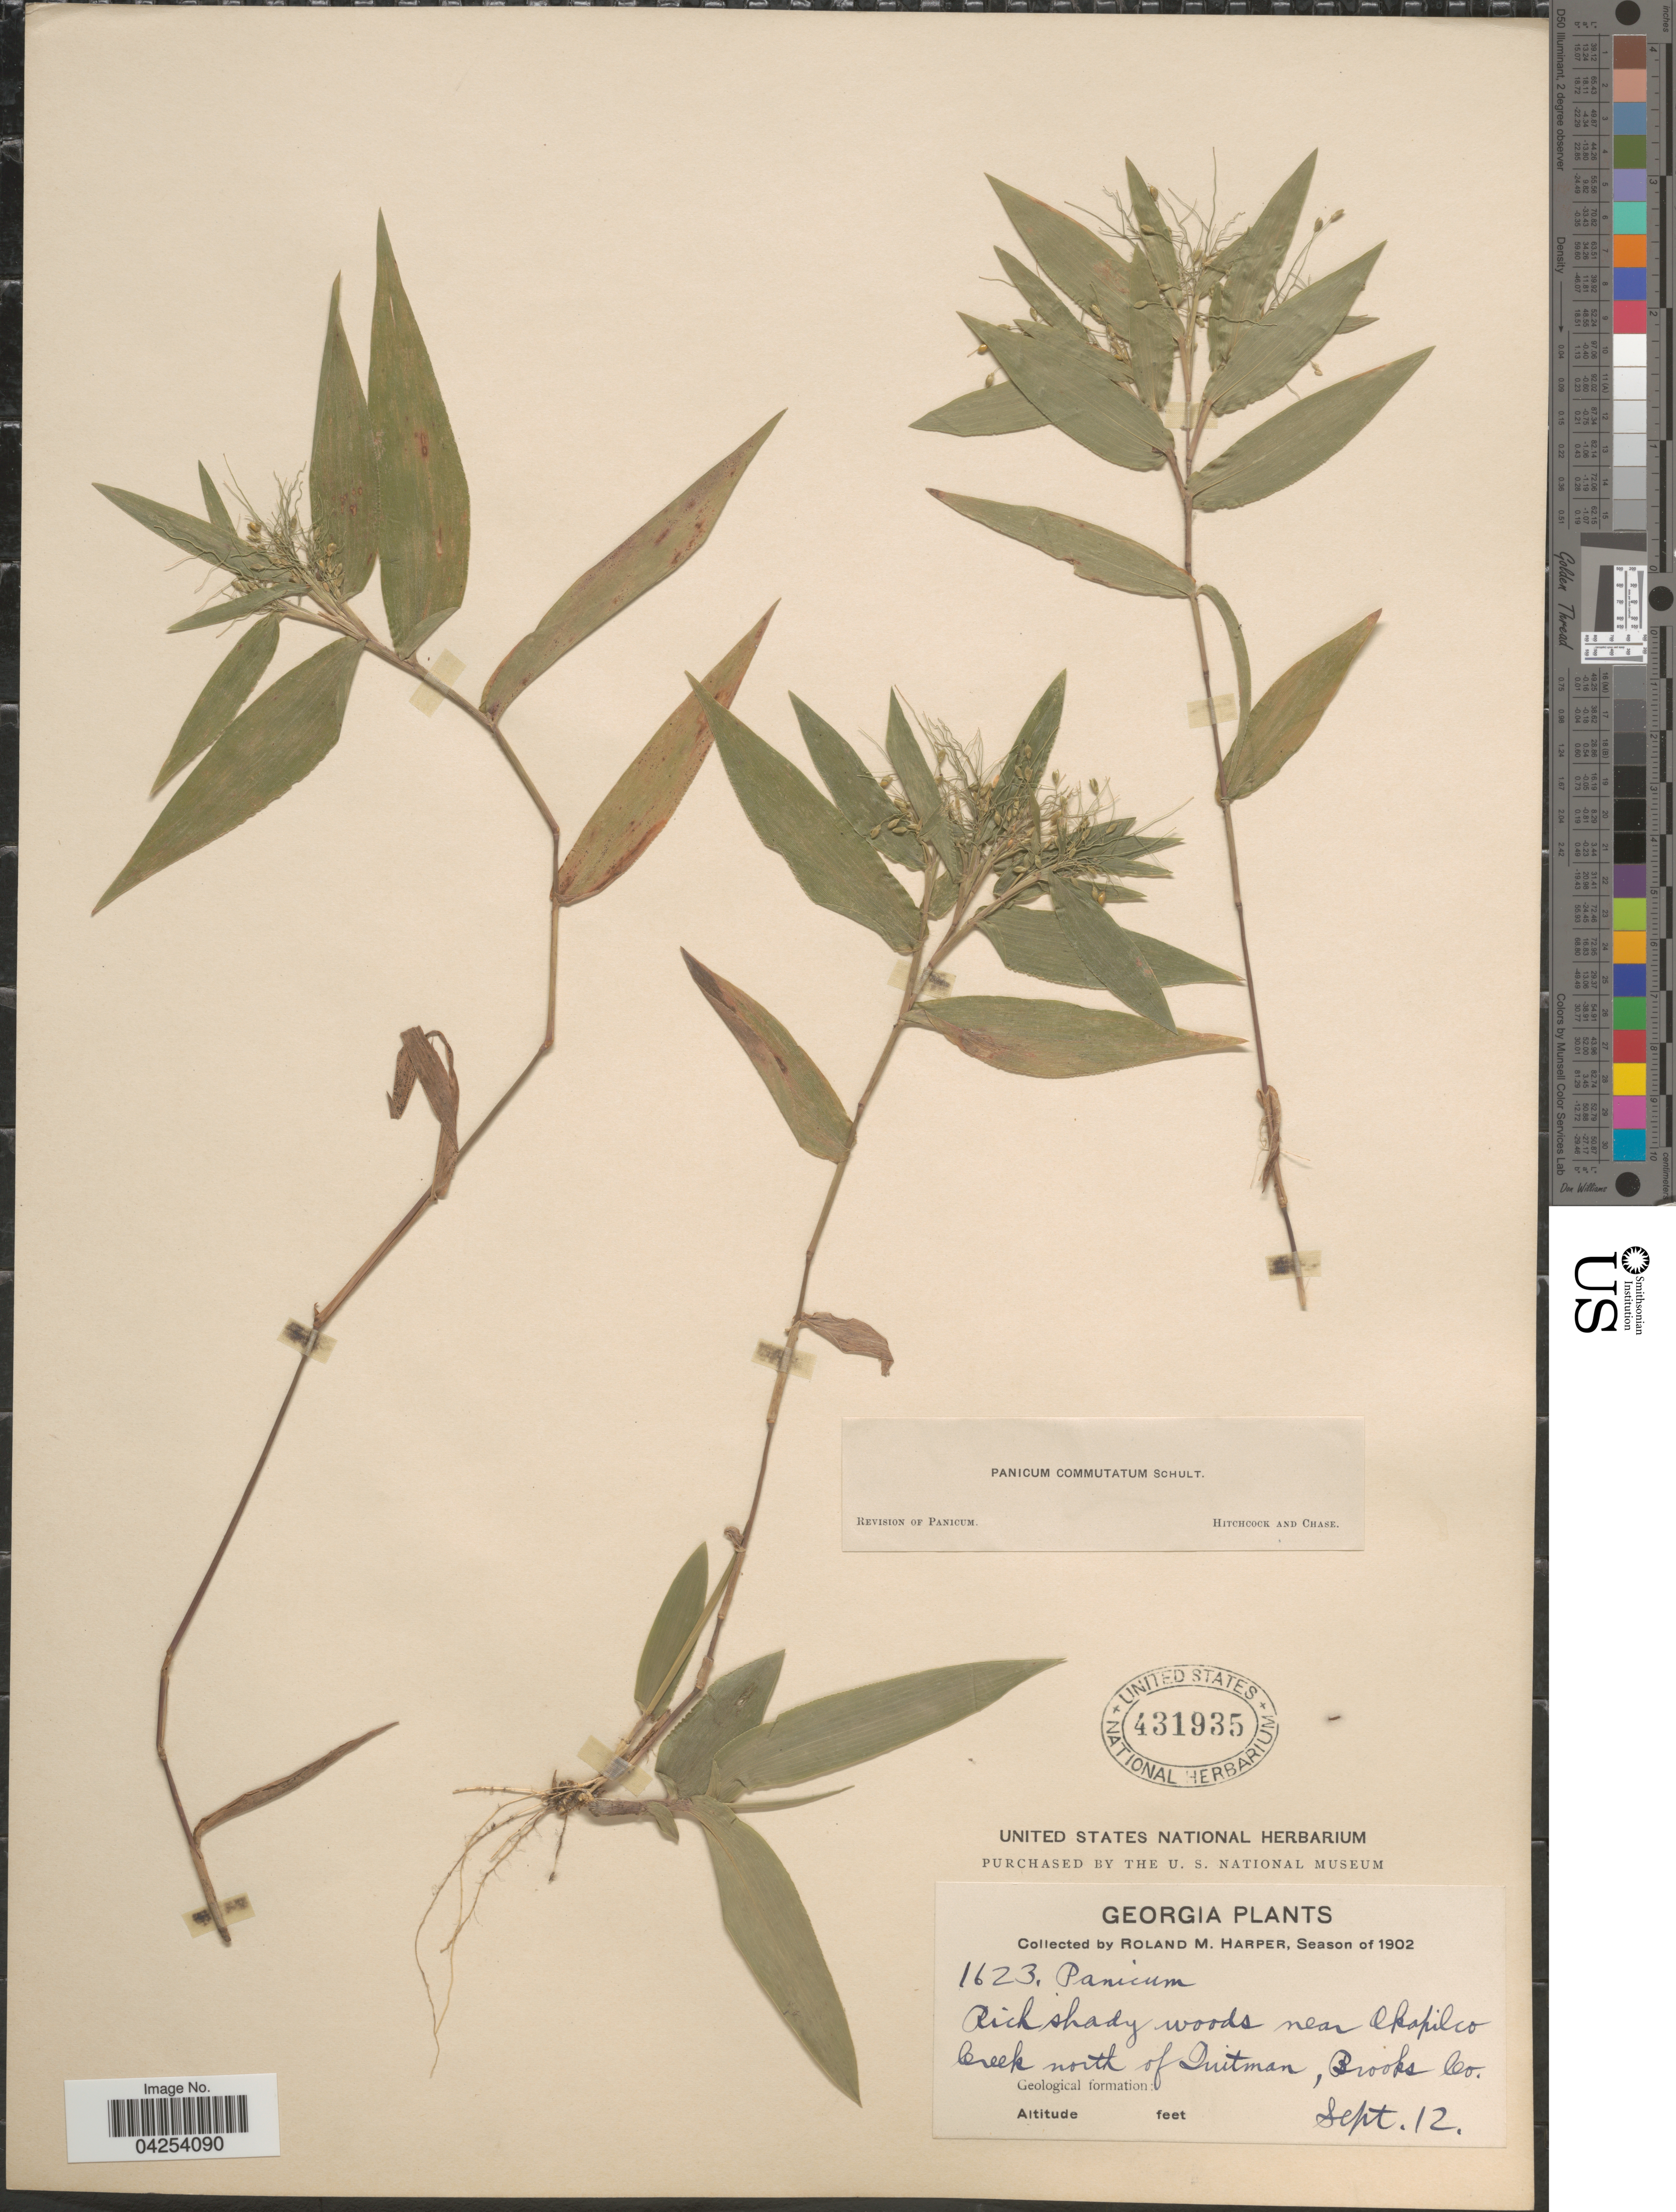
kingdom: Plantae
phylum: Tracheophyta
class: Liliopsida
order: Poales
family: Poaceae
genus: Dichanthelium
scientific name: Dichanthelium commutatum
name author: (Schult.) Gould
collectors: R. M. Harper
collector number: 1623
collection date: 1902-09-12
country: United States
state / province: Georgia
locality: Rich shady woods near Okapilco Creek north of Quitman, Brooks Co.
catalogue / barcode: US 431935